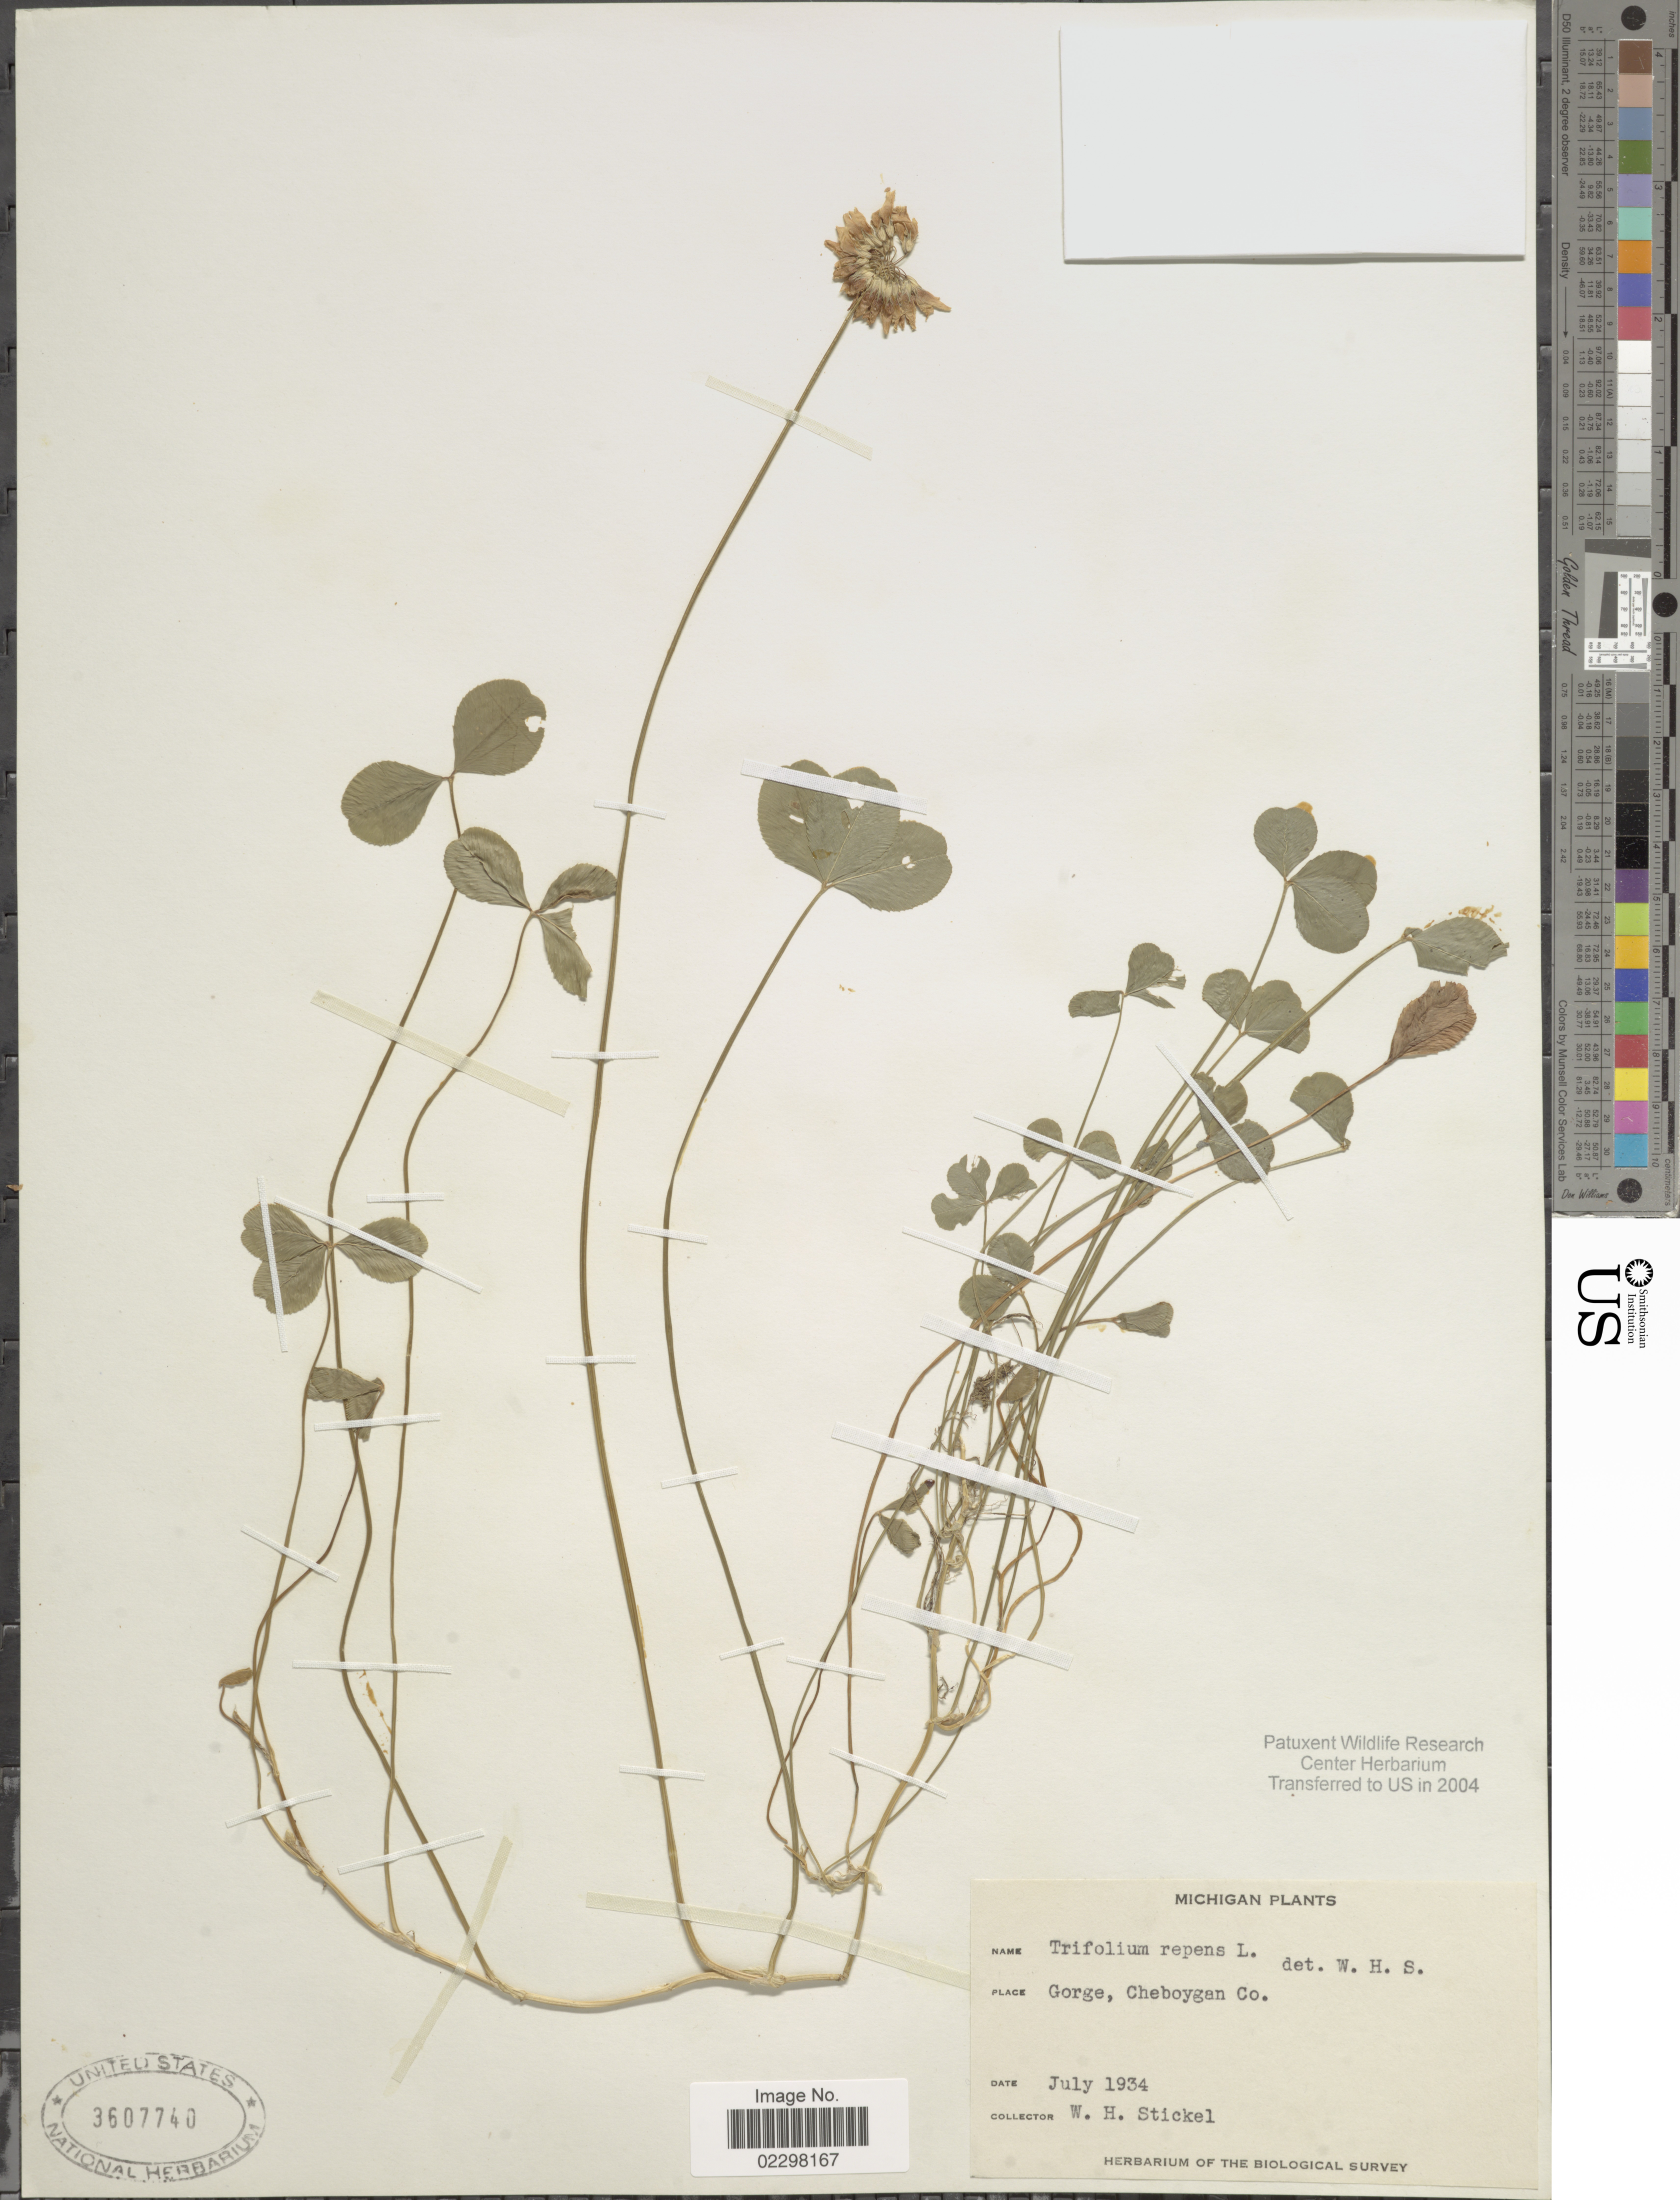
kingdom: Plantae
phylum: Tracheophyta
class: Magnoliopsida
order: Fabales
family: Fabaceae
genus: Trifolium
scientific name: Trifolium repens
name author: L.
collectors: W. Stickel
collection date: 1934-07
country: United States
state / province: Michigan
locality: Gorge, Cheboygan Co.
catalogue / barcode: US 3607740